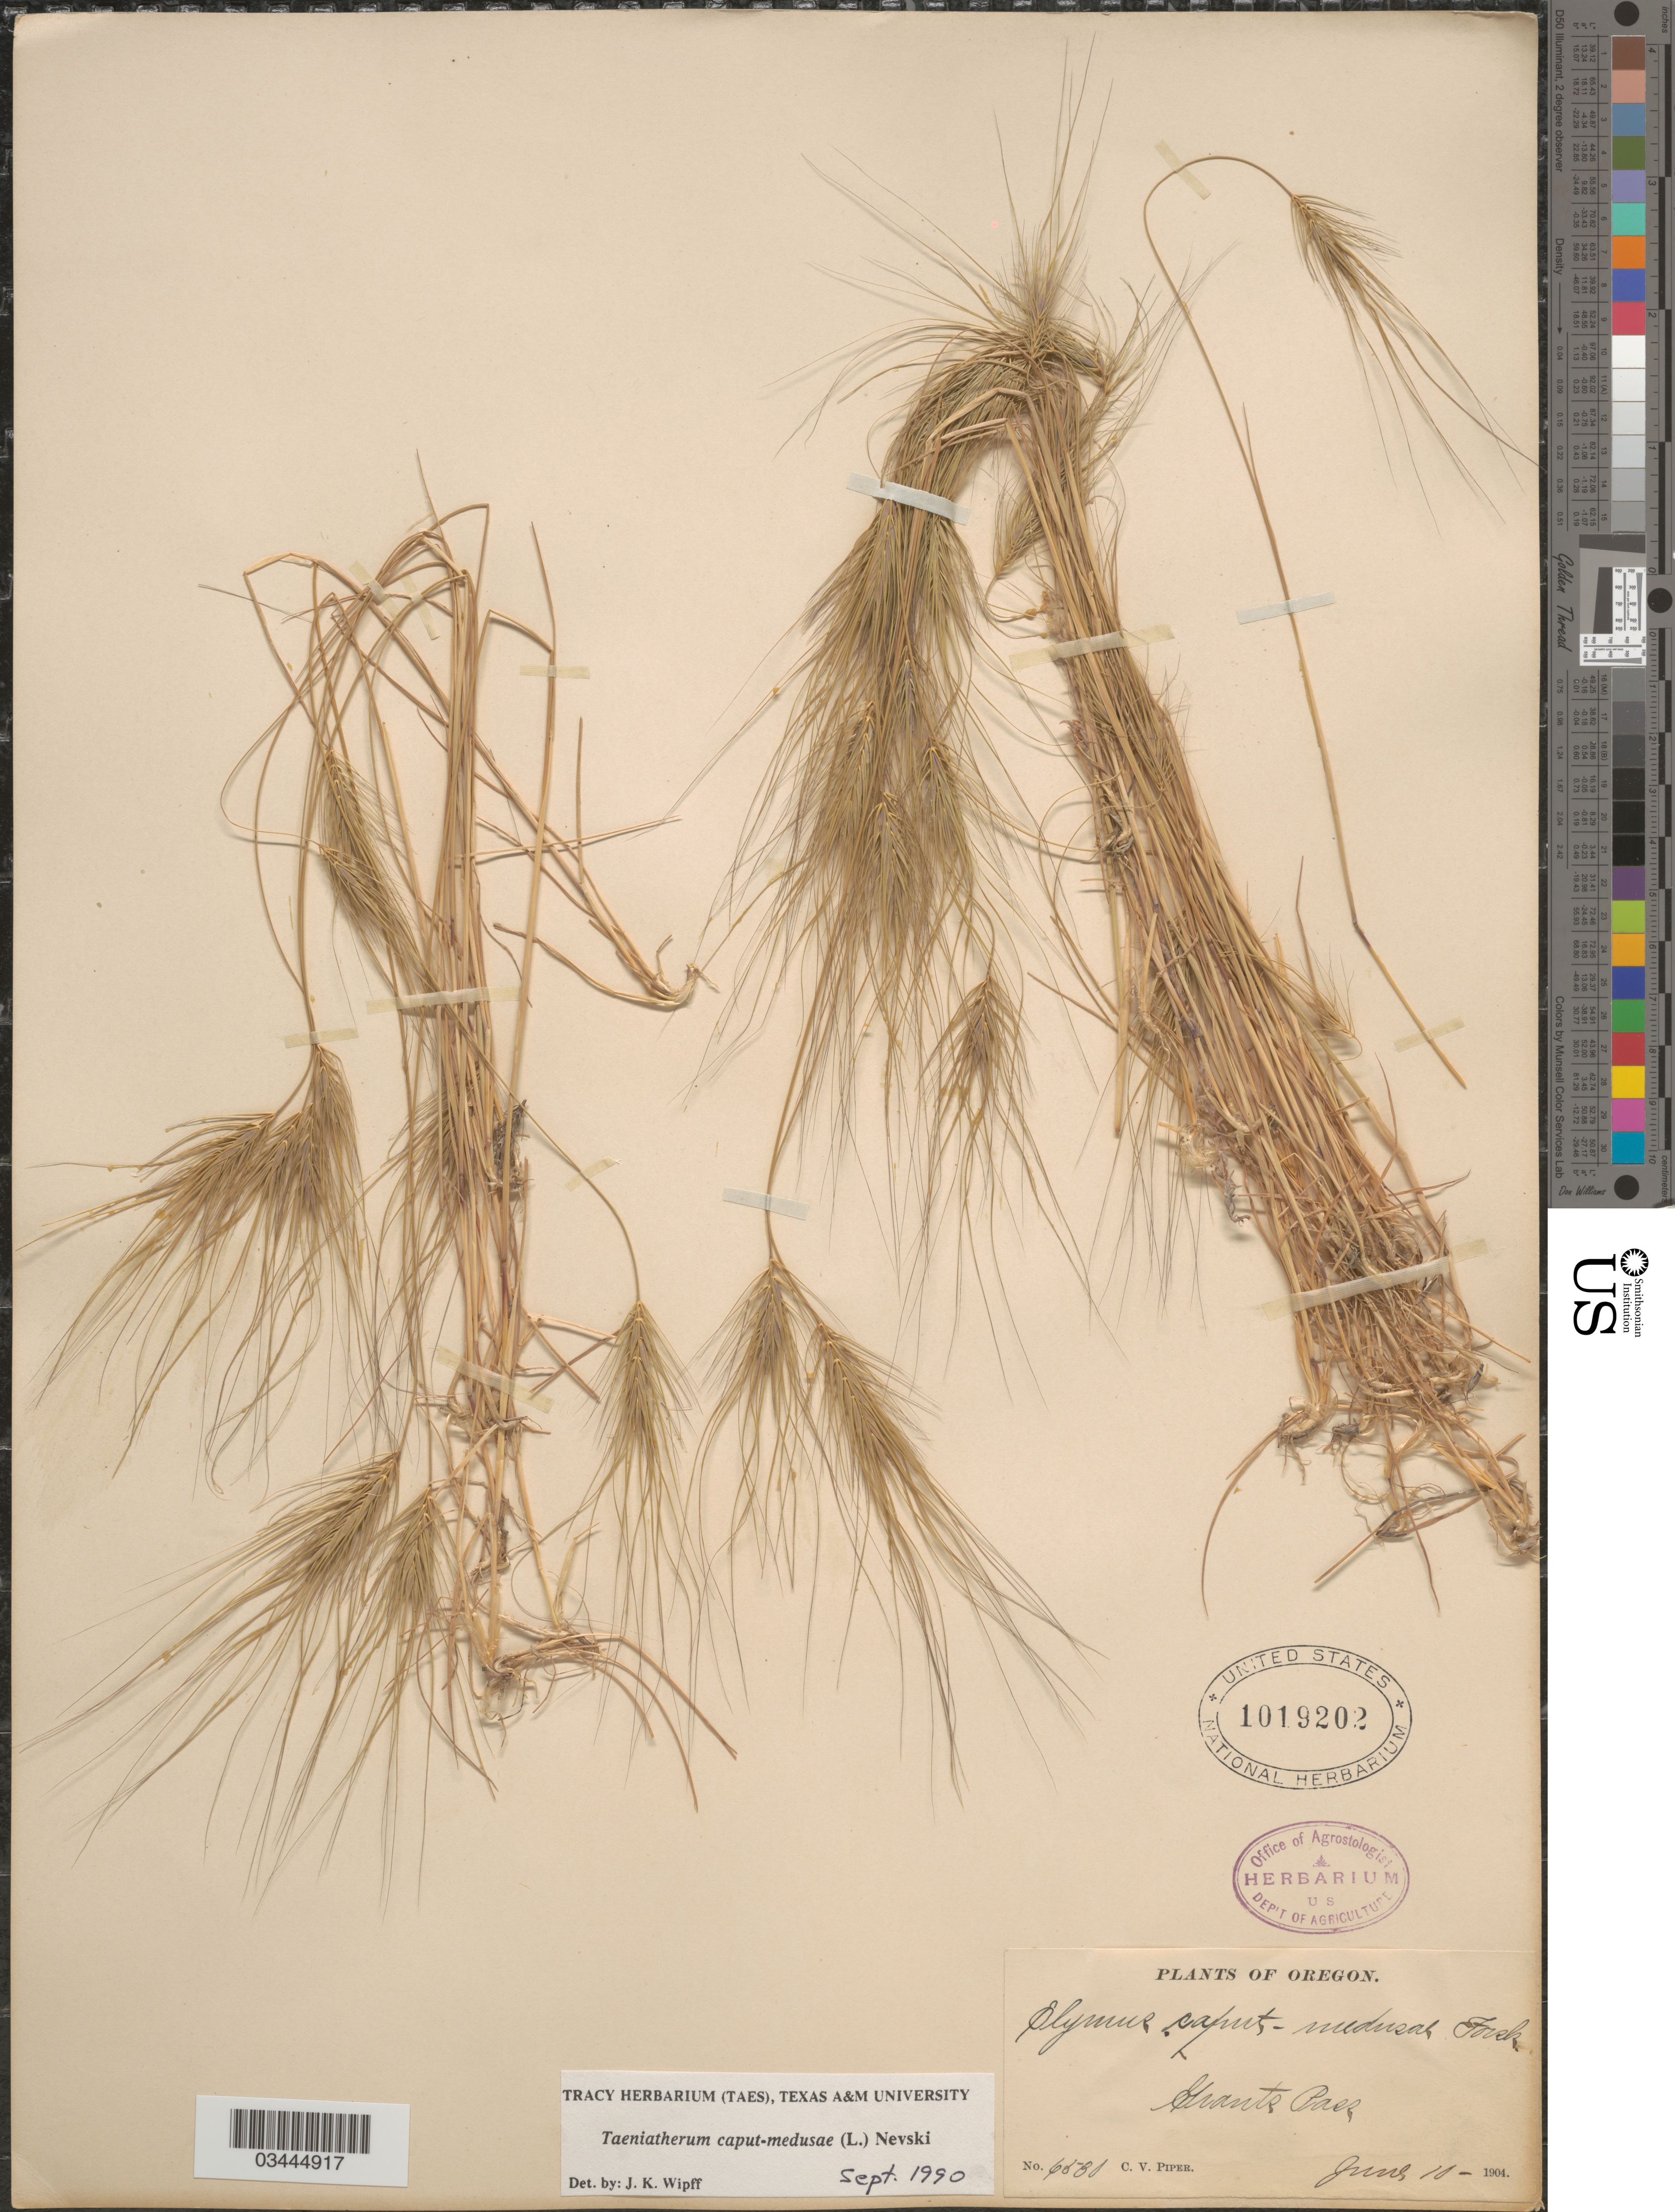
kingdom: Plantae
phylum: Tracheophyta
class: Liliopsida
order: Poales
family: Poaceae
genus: Taeniatherum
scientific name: Taeniatherum caput-medusae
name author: L.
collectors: C. V. Piper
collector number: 6530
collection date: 1904-06-10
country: United States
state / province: Oregon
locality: Grants Pass.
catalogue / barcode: US 1019202